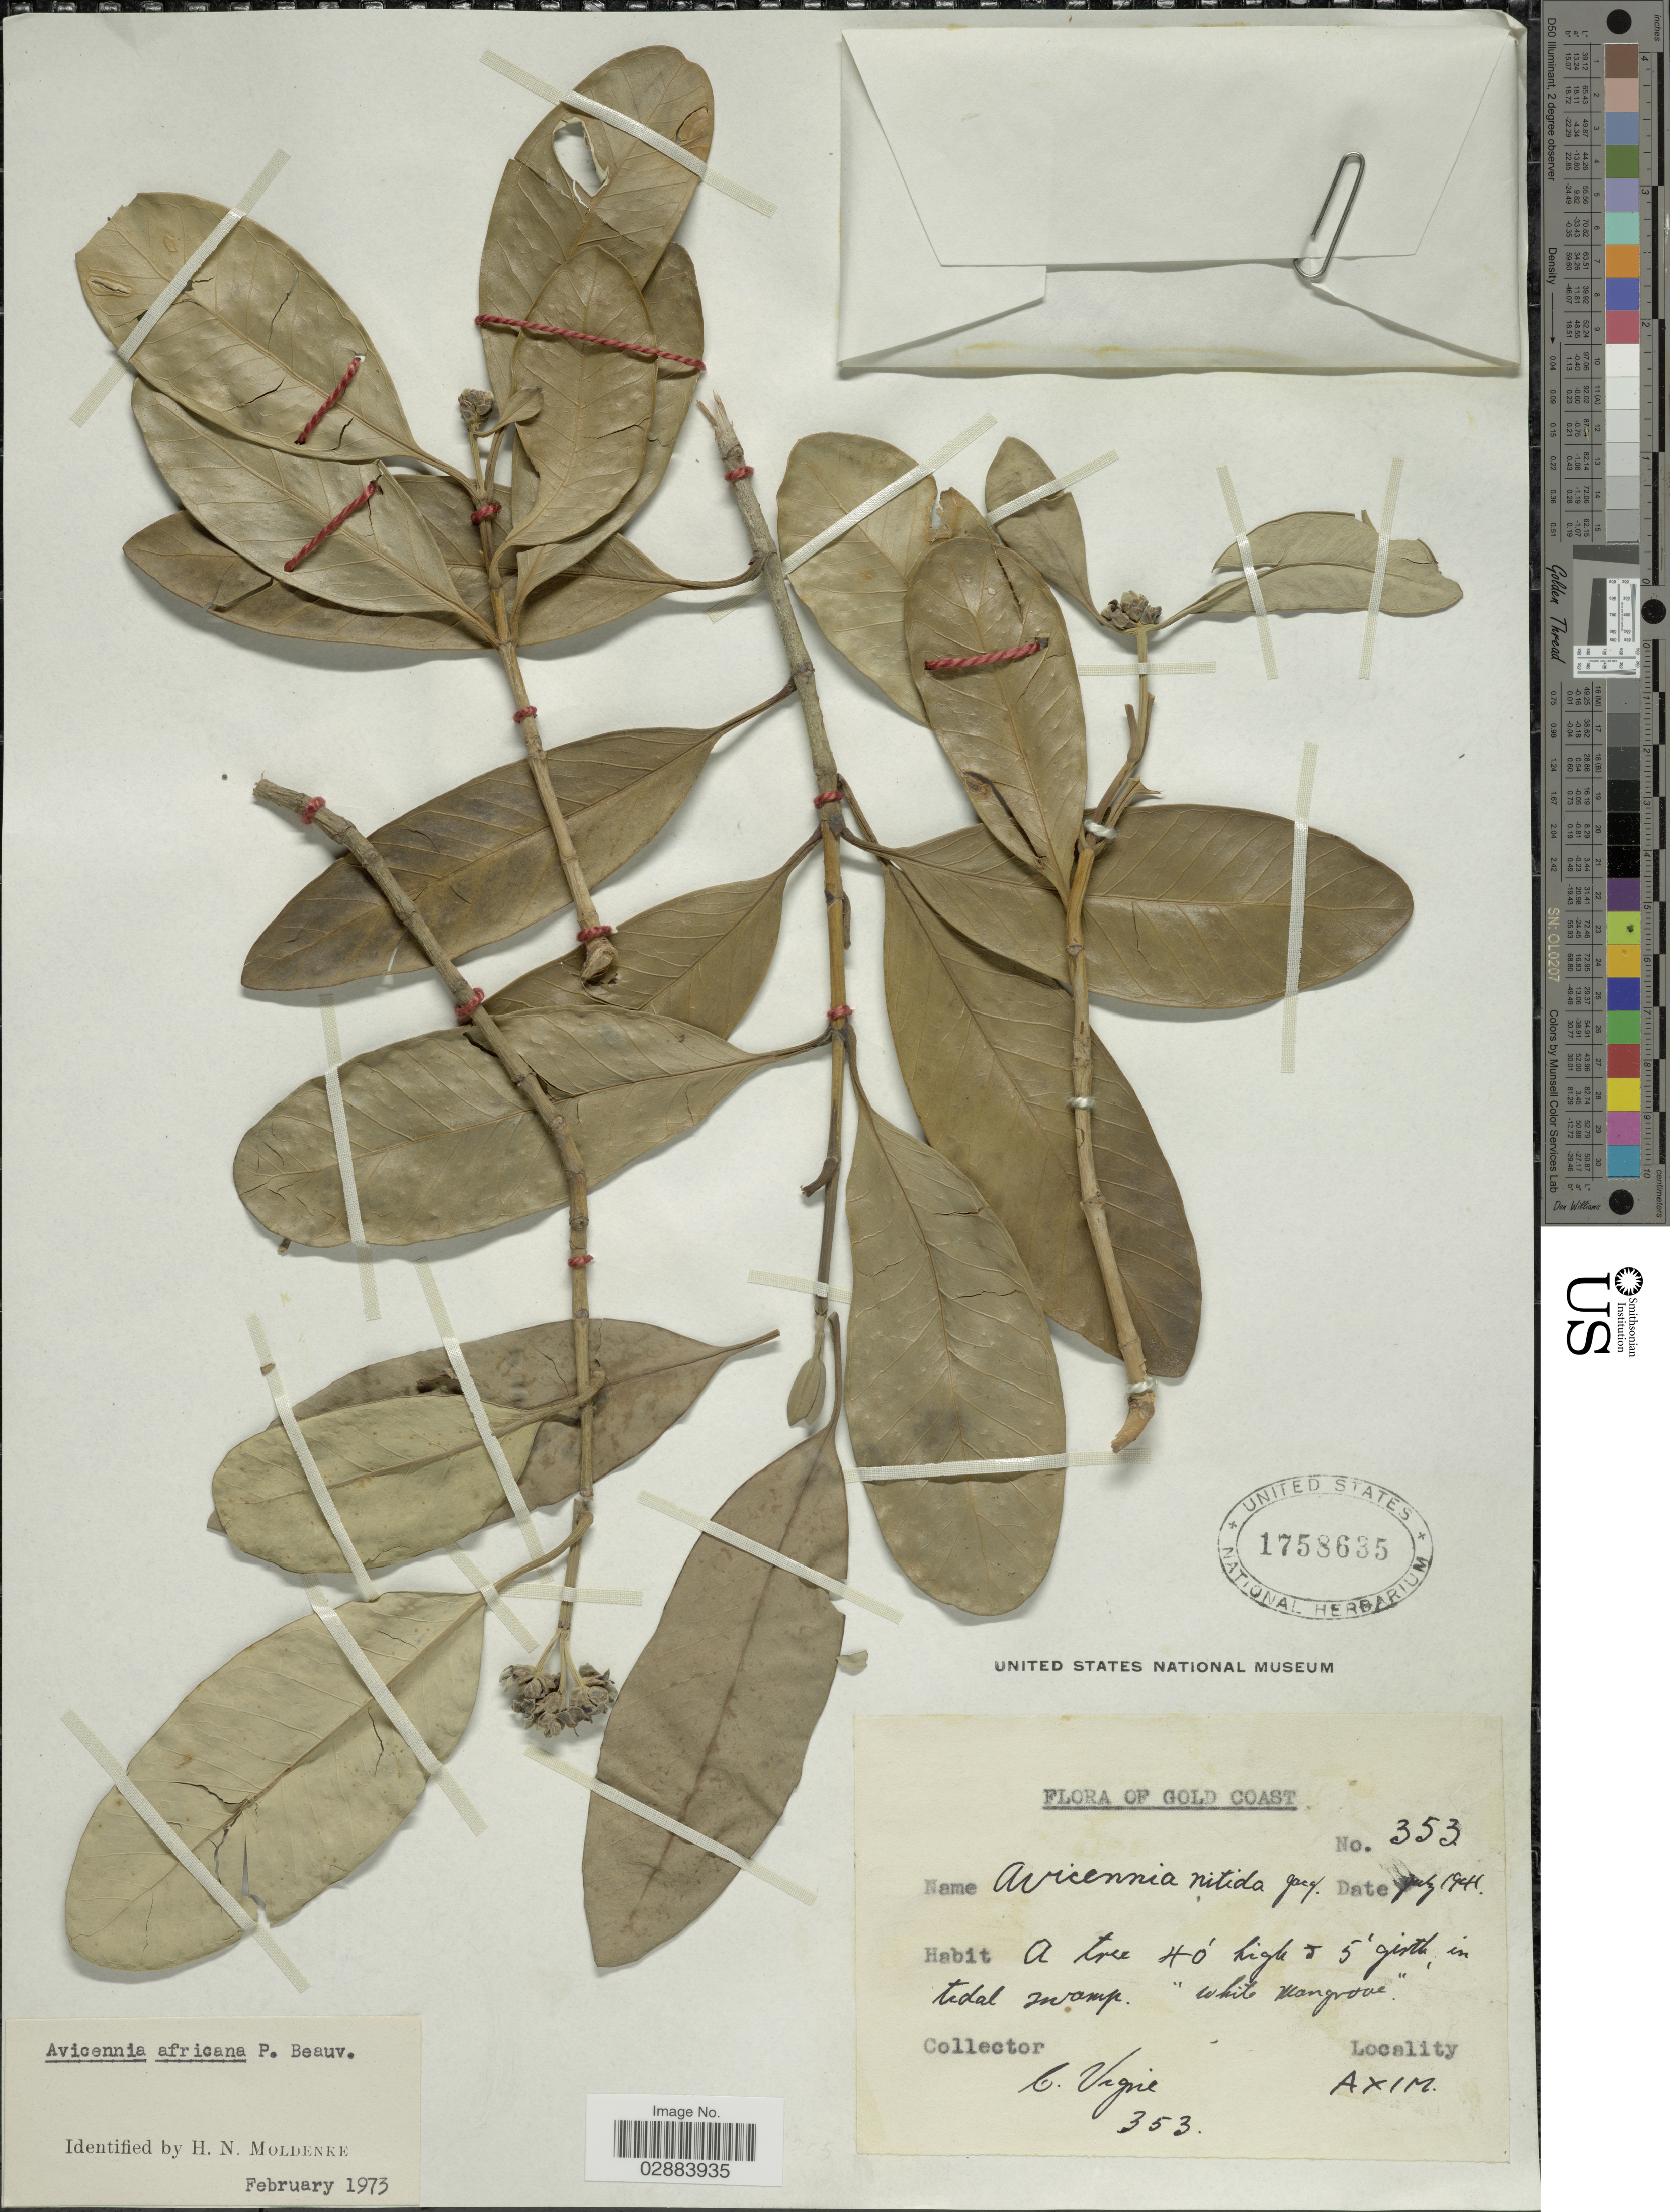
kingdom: Plantae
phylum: Tracheophyta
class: Magnoliopsida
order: Lamiales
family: Acanthaceae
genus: Avicennia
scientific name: Avicennia africana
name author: P. Beauv.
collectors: C. Vigne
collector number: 353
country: Ghana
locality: Gold Coast. Axim.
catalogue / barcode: US 1758635